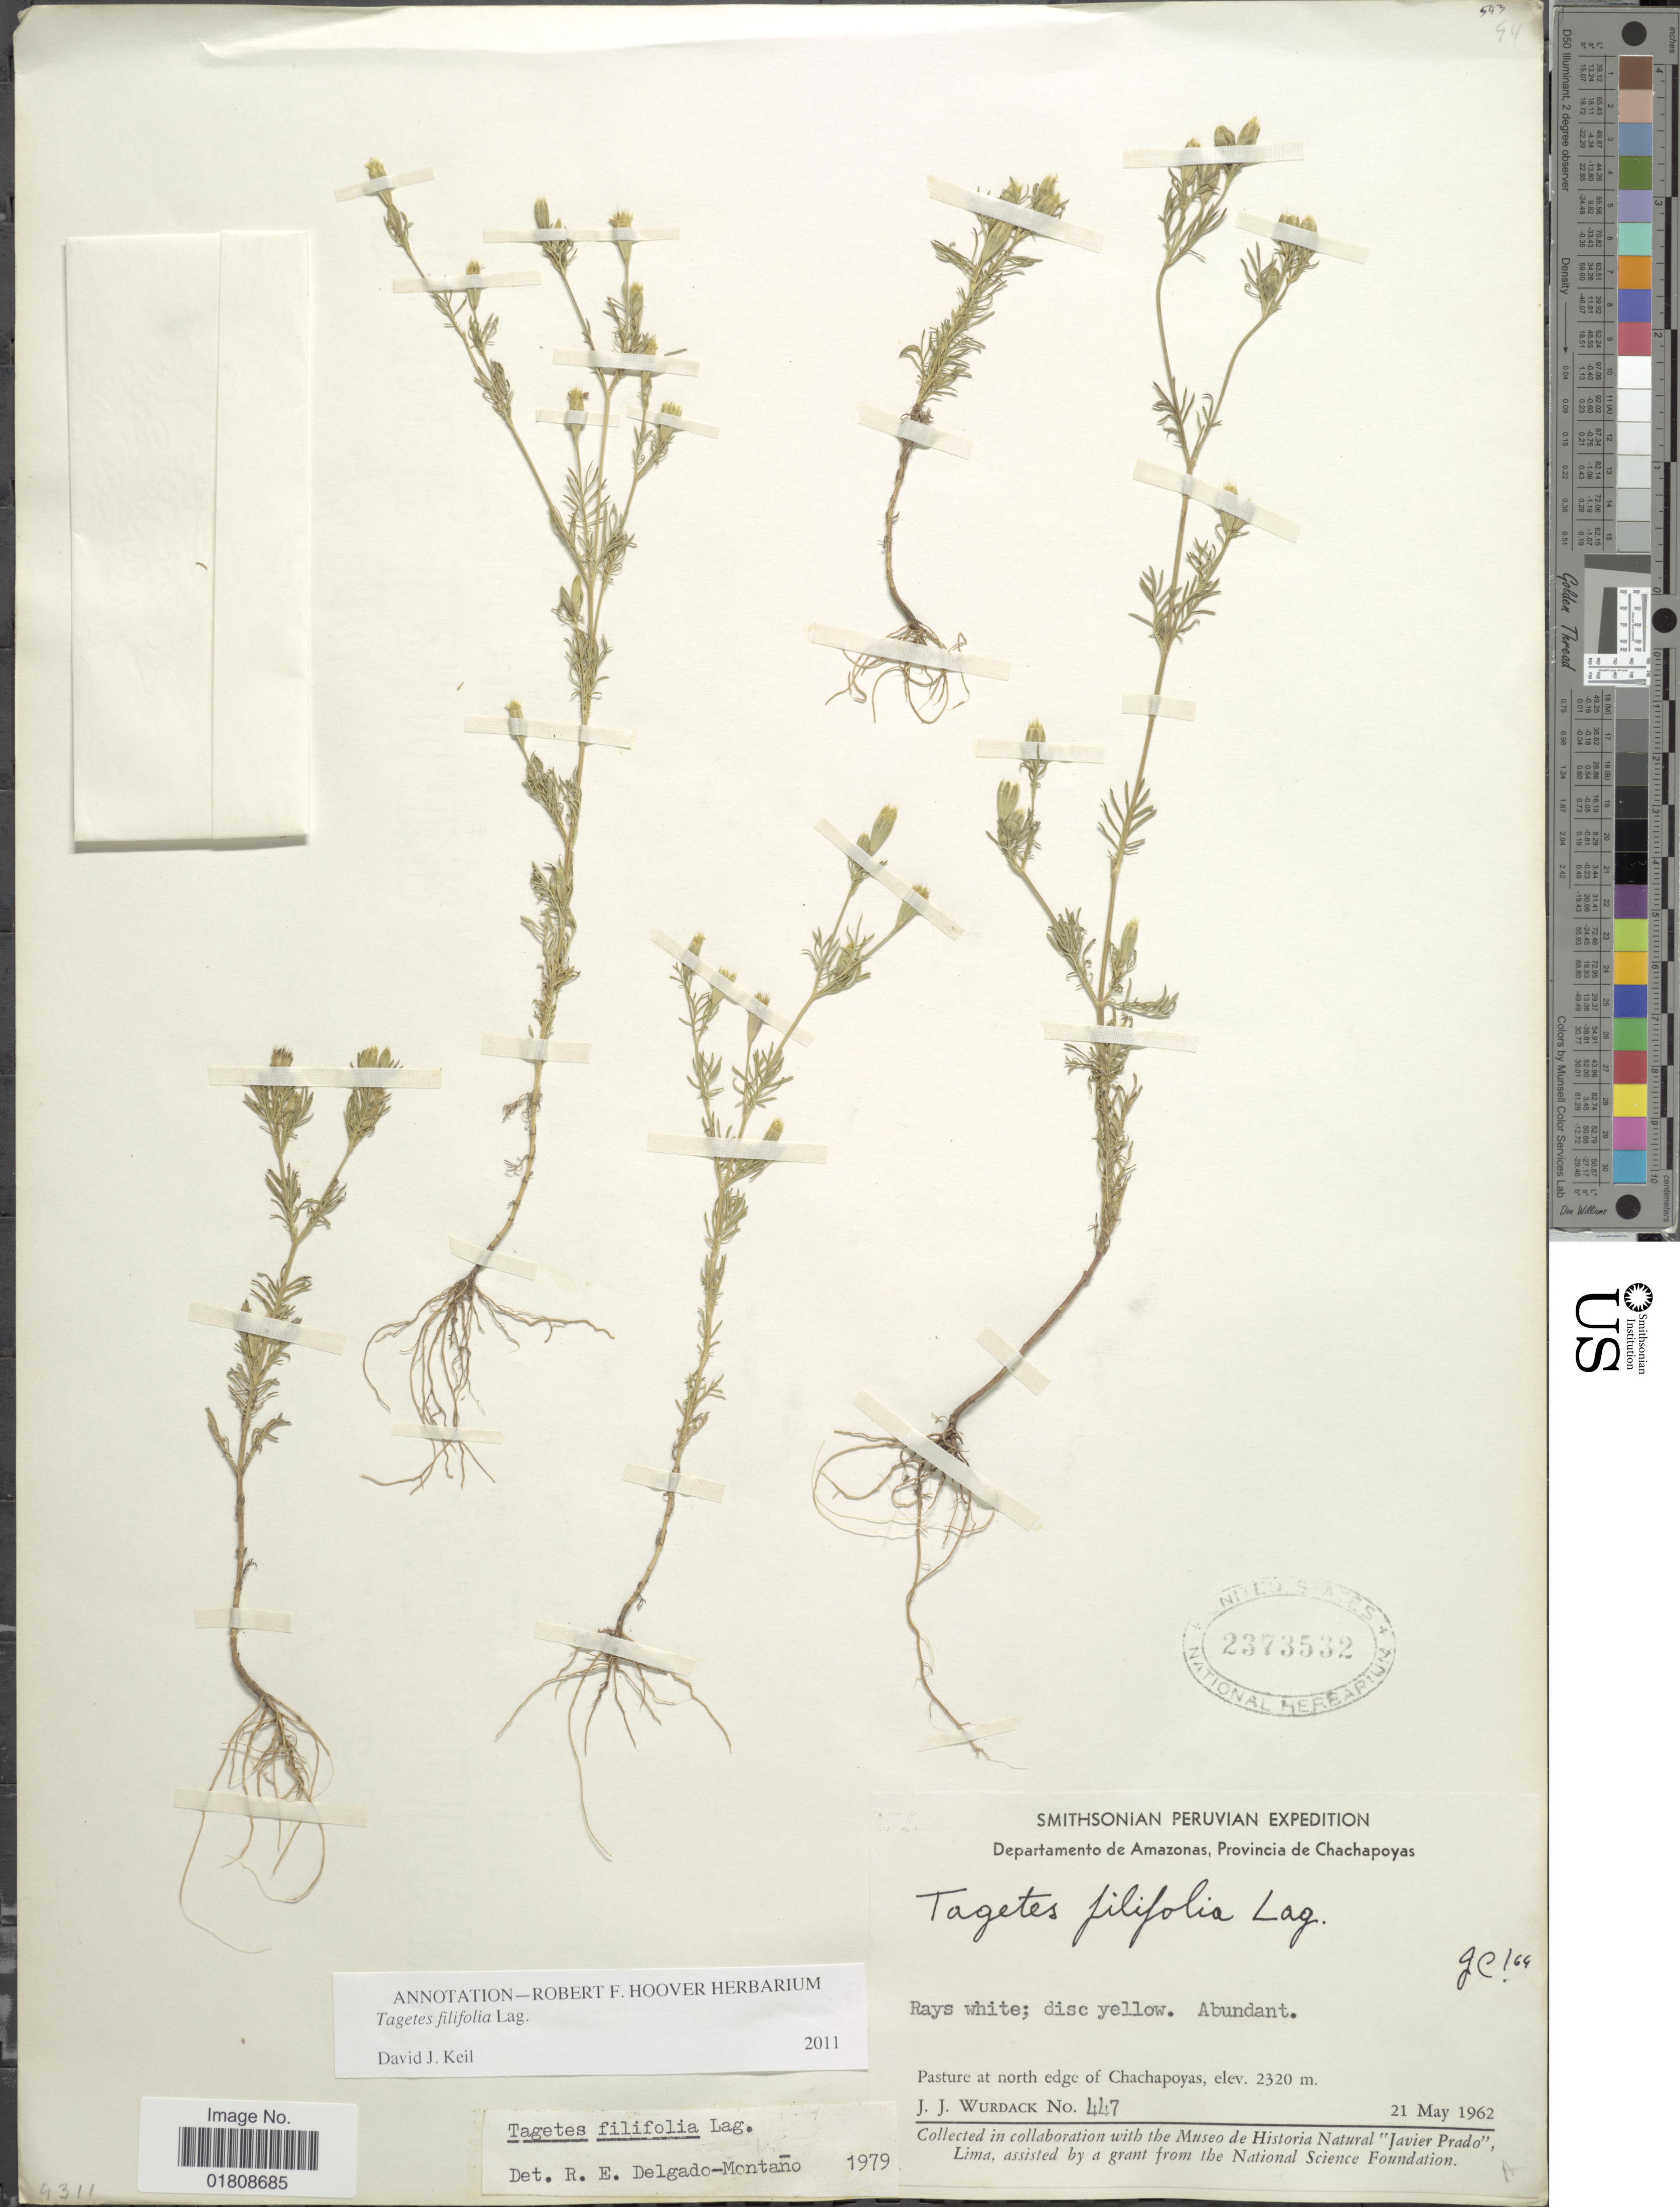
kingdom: Plantae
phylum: Tracheophyta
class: Magnoliopsida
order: Asterales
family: Asteraceae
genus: Tagetes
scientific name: Tagetes filifolia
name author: Lag.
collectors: J. J. Wurdack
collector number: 447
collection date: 1962-05-21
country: Peru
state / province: Amazonas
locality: Provincia de Chachapoyas, north edge of Chachapoyas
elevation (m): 2320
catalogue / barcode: US 2373532